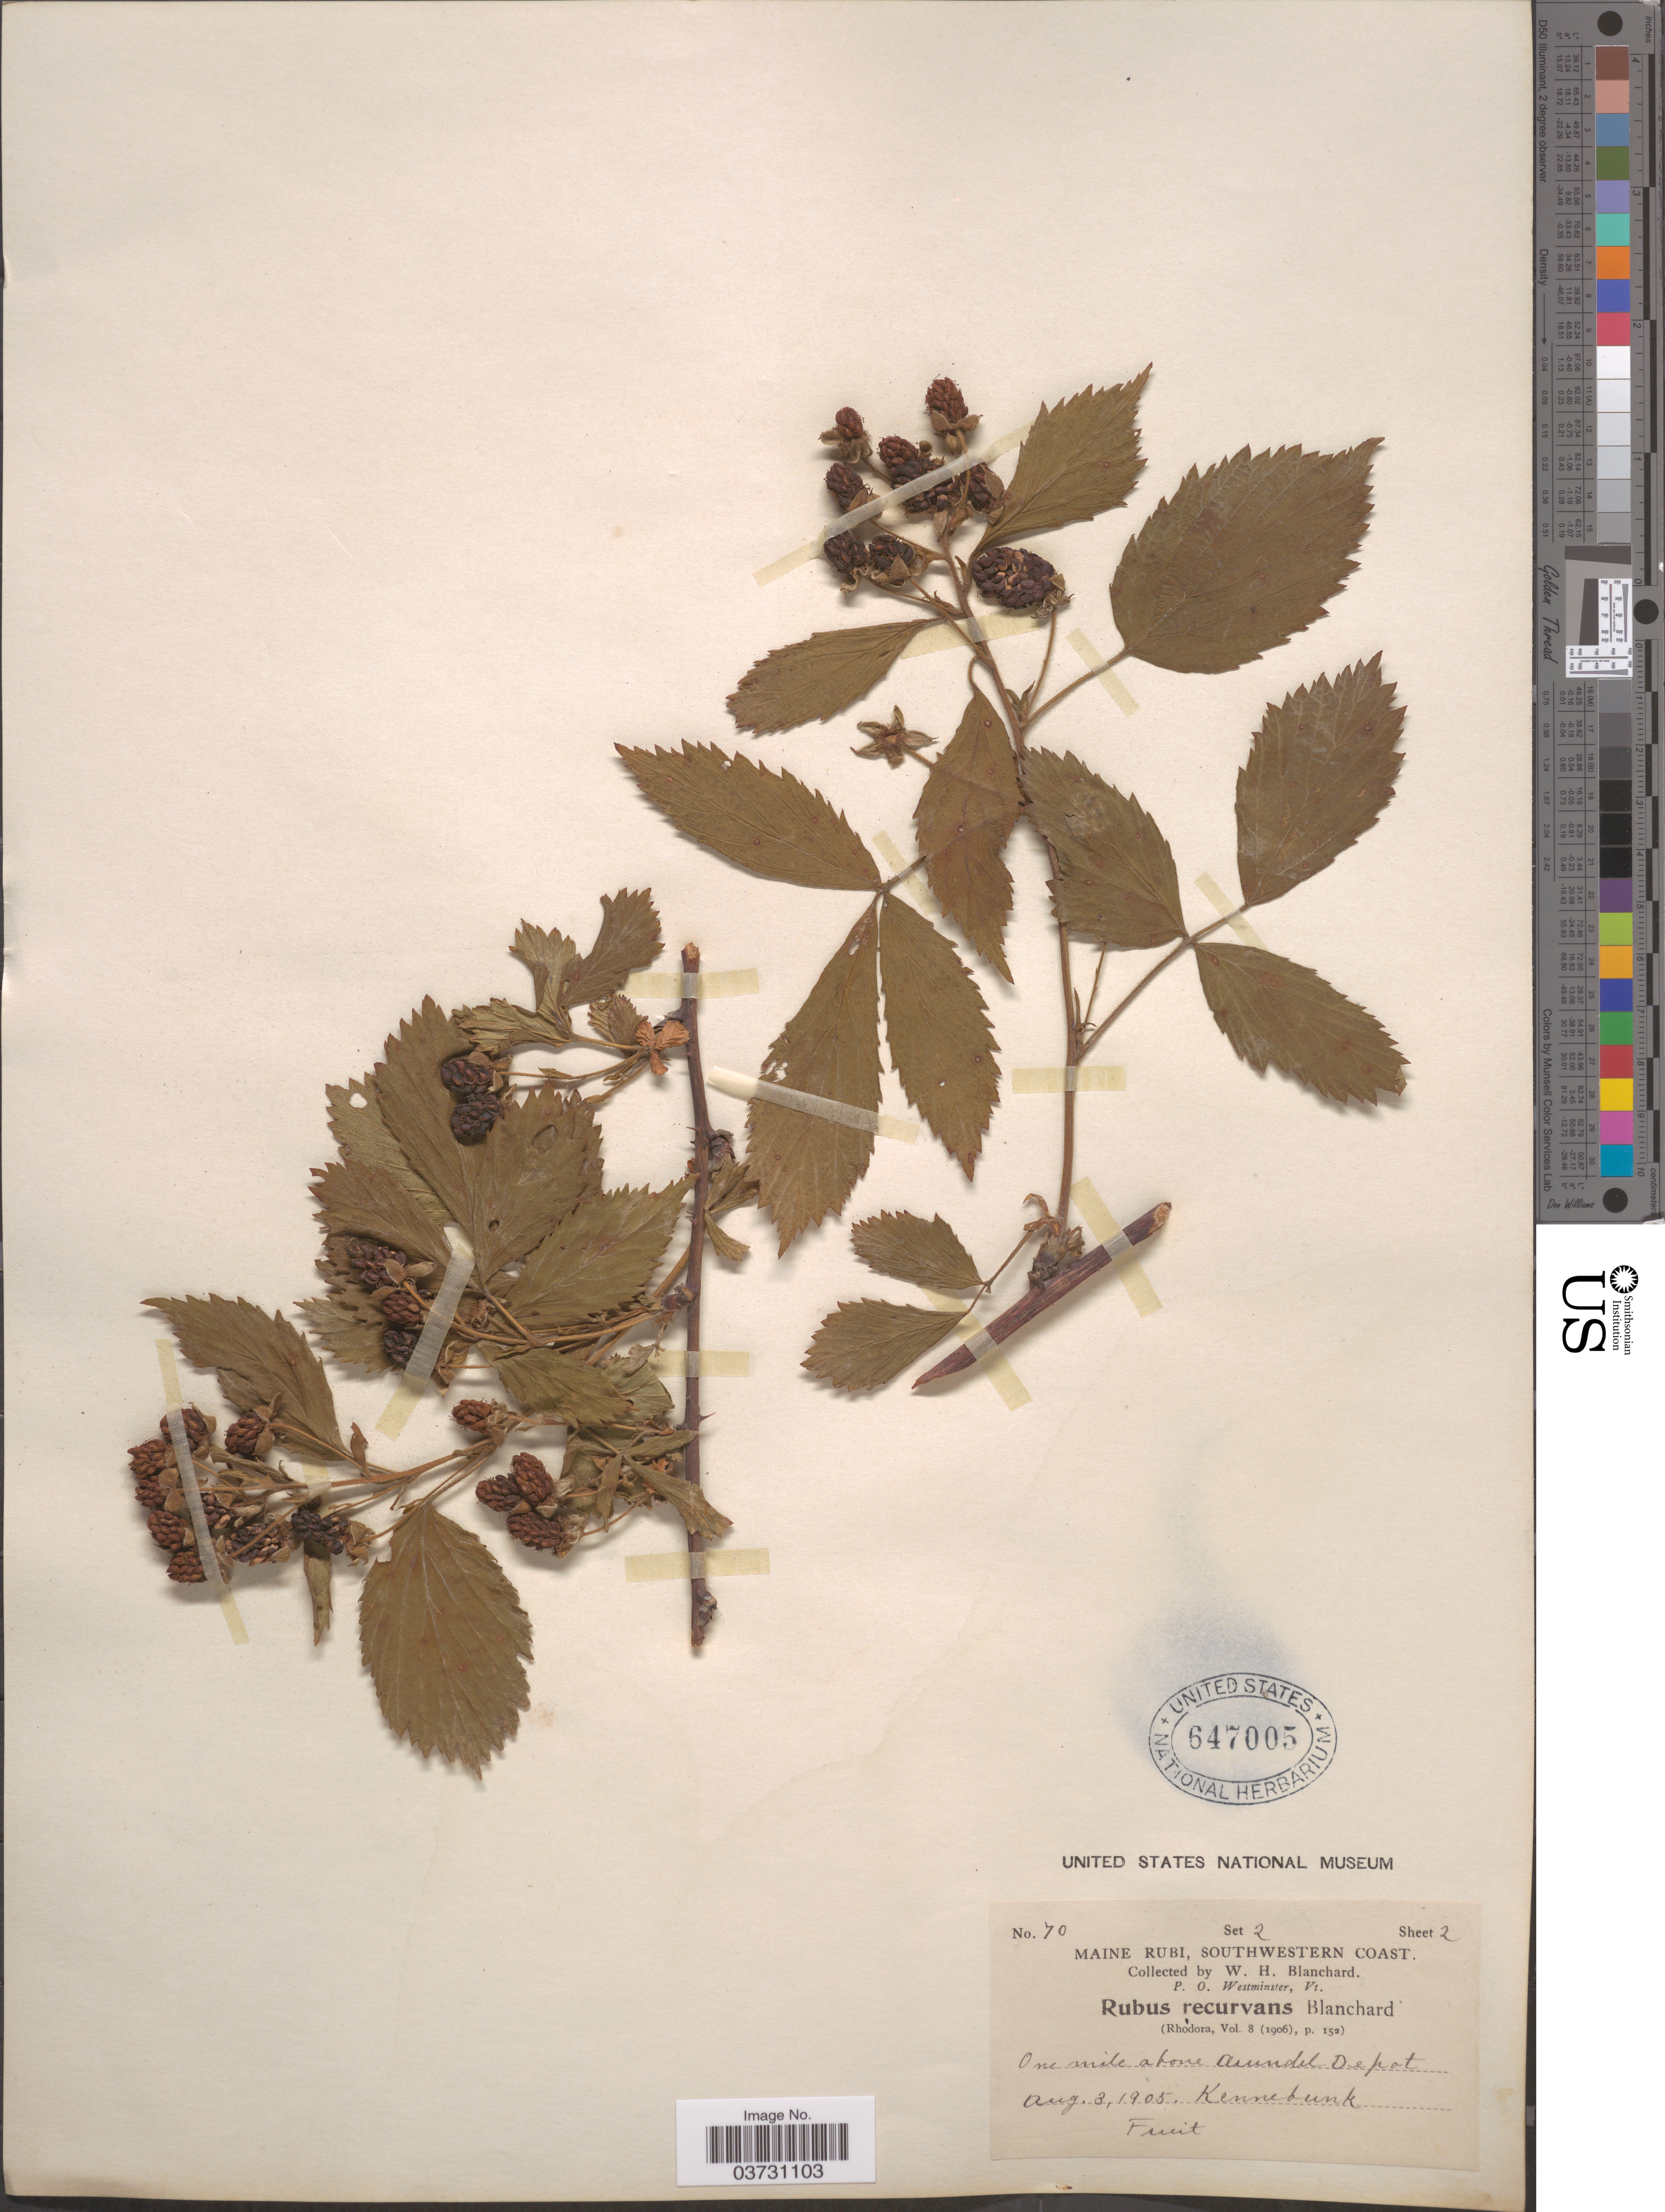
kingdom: Plantae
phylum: Tracheophyta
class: Magnoliopsida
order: Rosales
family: Rosaceae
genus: Rubus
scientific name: Rubus recurvans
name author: Blanch.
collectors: W. H. Blanchard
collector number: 70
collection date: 1905-08-03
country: United States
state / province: Maine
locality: Southwestern Coast. One mile above Asundel Depot. Kennebunk.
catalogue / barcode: US 647005